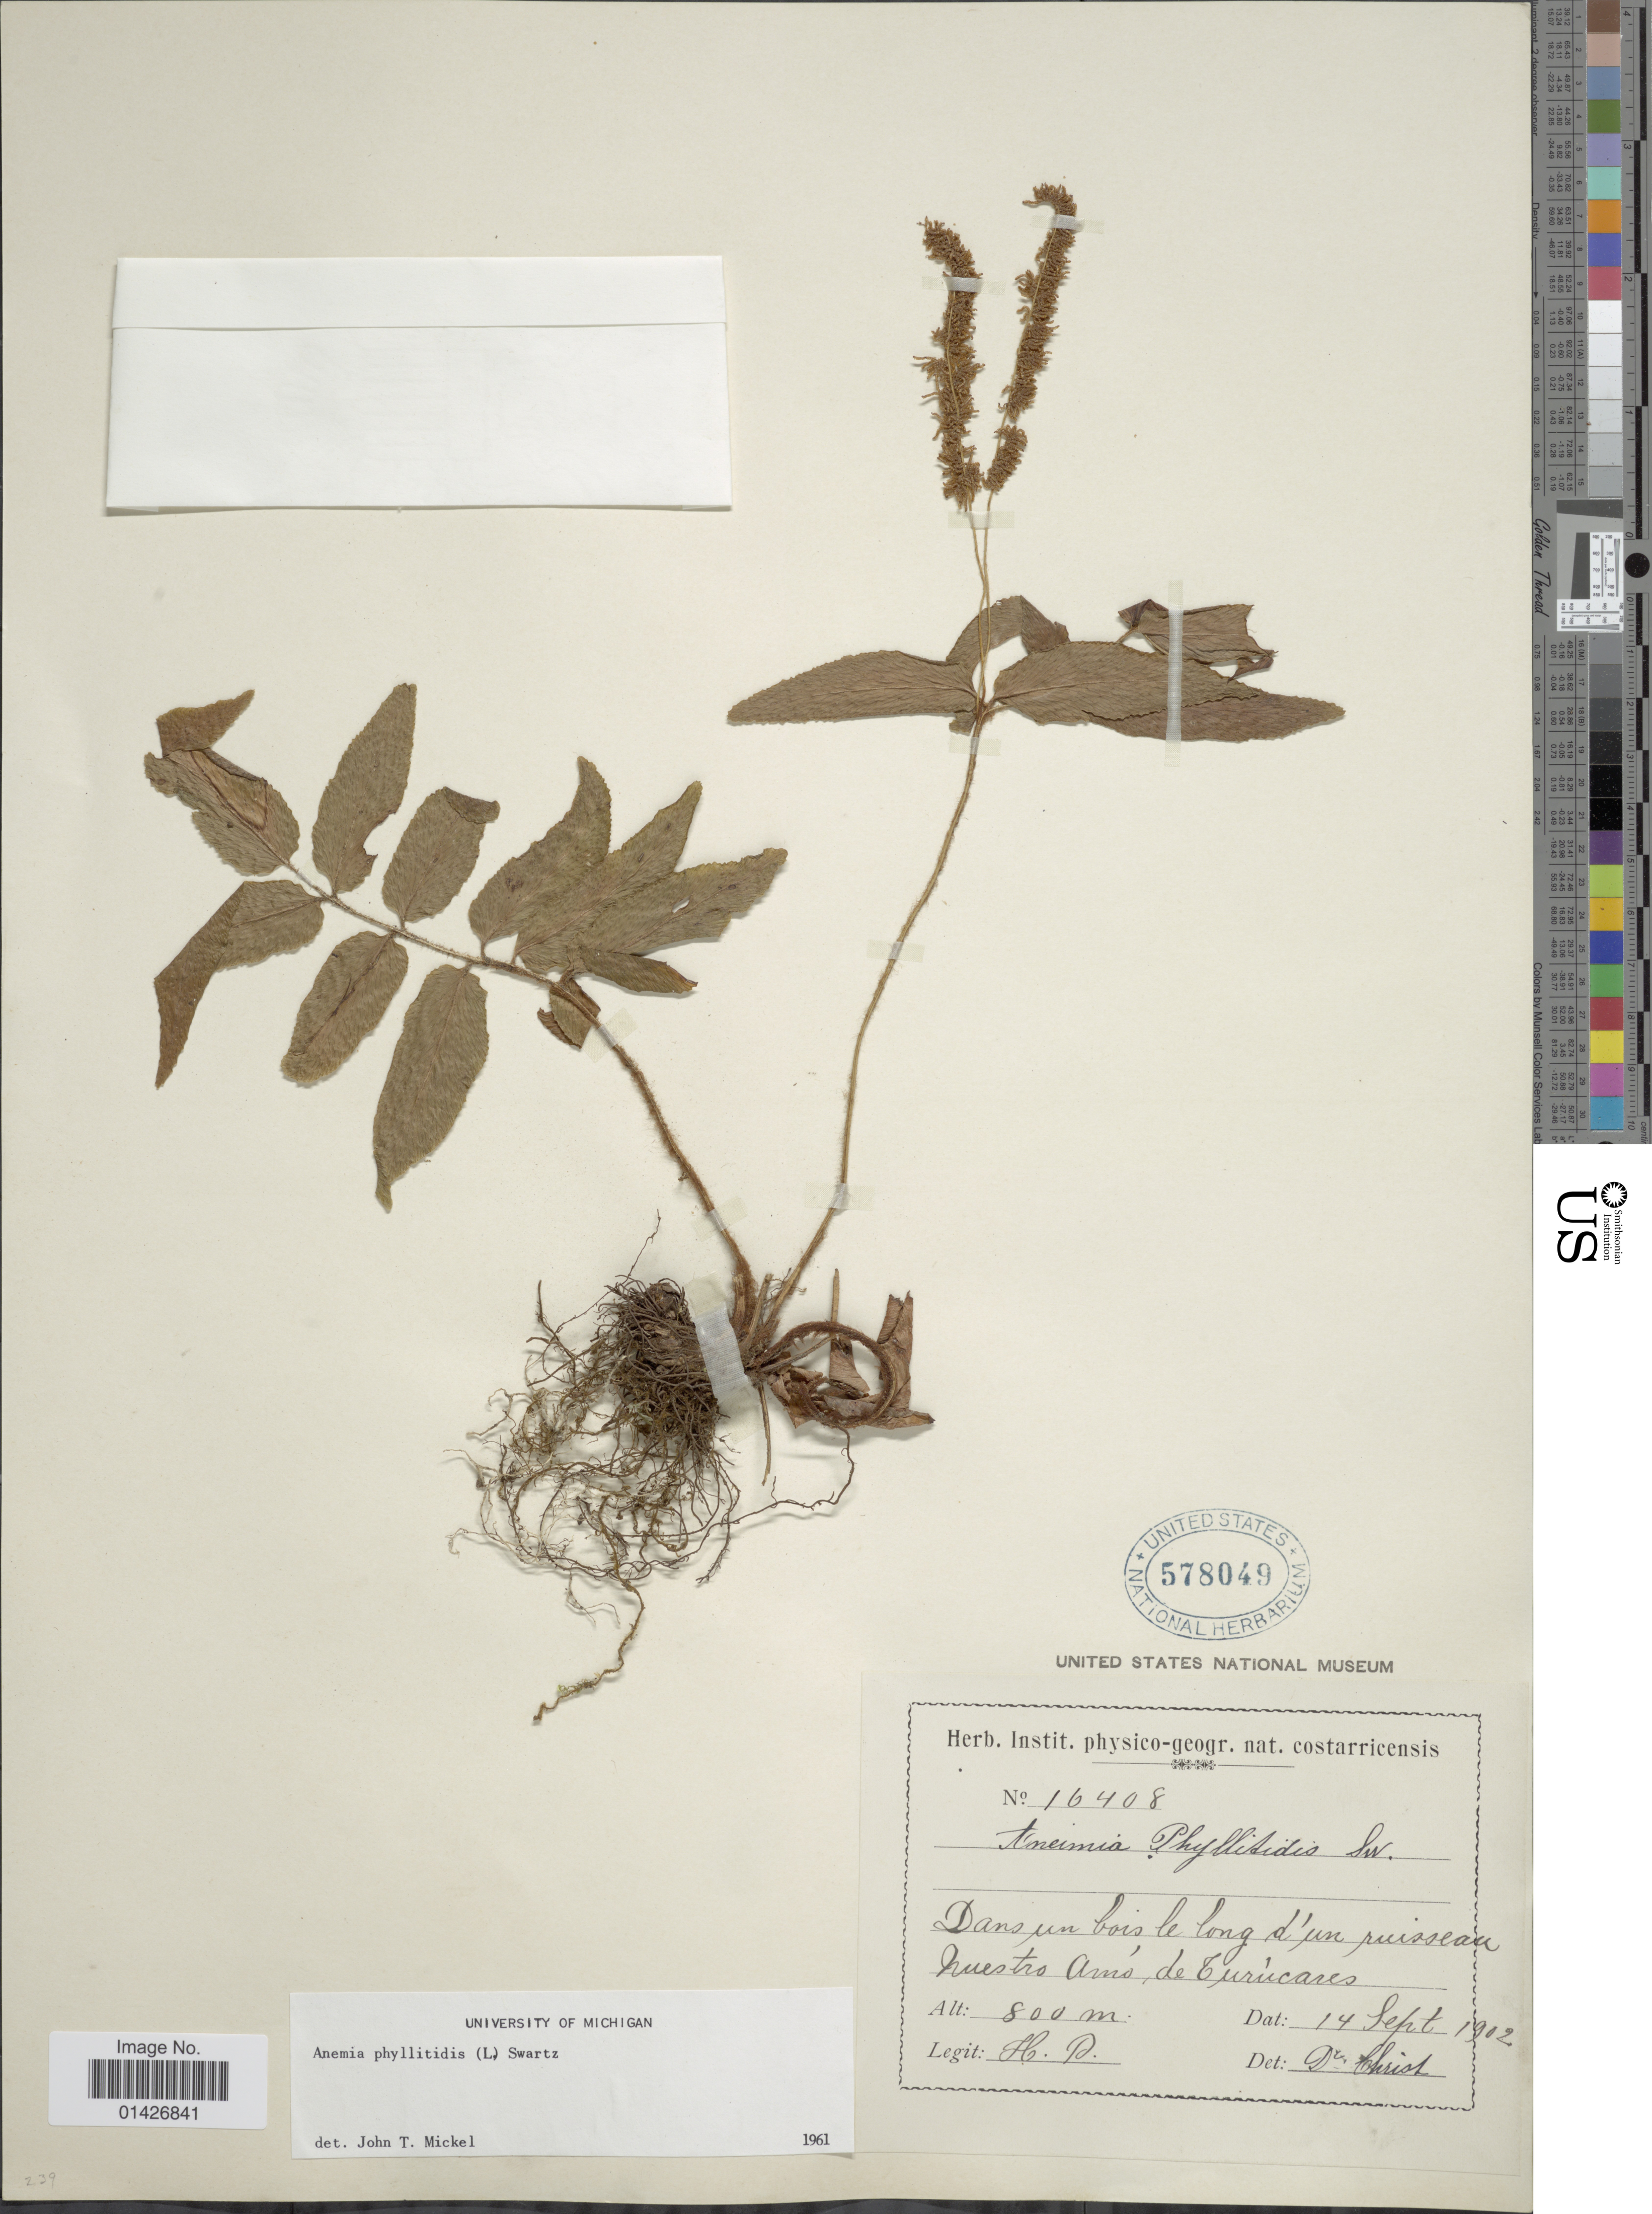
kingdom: Plantae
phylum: Tracheophyta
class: Polypodiopsida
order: Schizaeales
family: Anemiaceae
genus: Anemia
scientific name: Anemia phyllitidis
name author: (L.) Sw.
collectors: H. P.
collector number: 16408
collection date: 1902-09-14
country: Costa Rica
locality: Dans un bois le long d'un ruisseau Nuestro Amo de Turúcares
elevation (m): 800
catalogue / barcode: US 578049